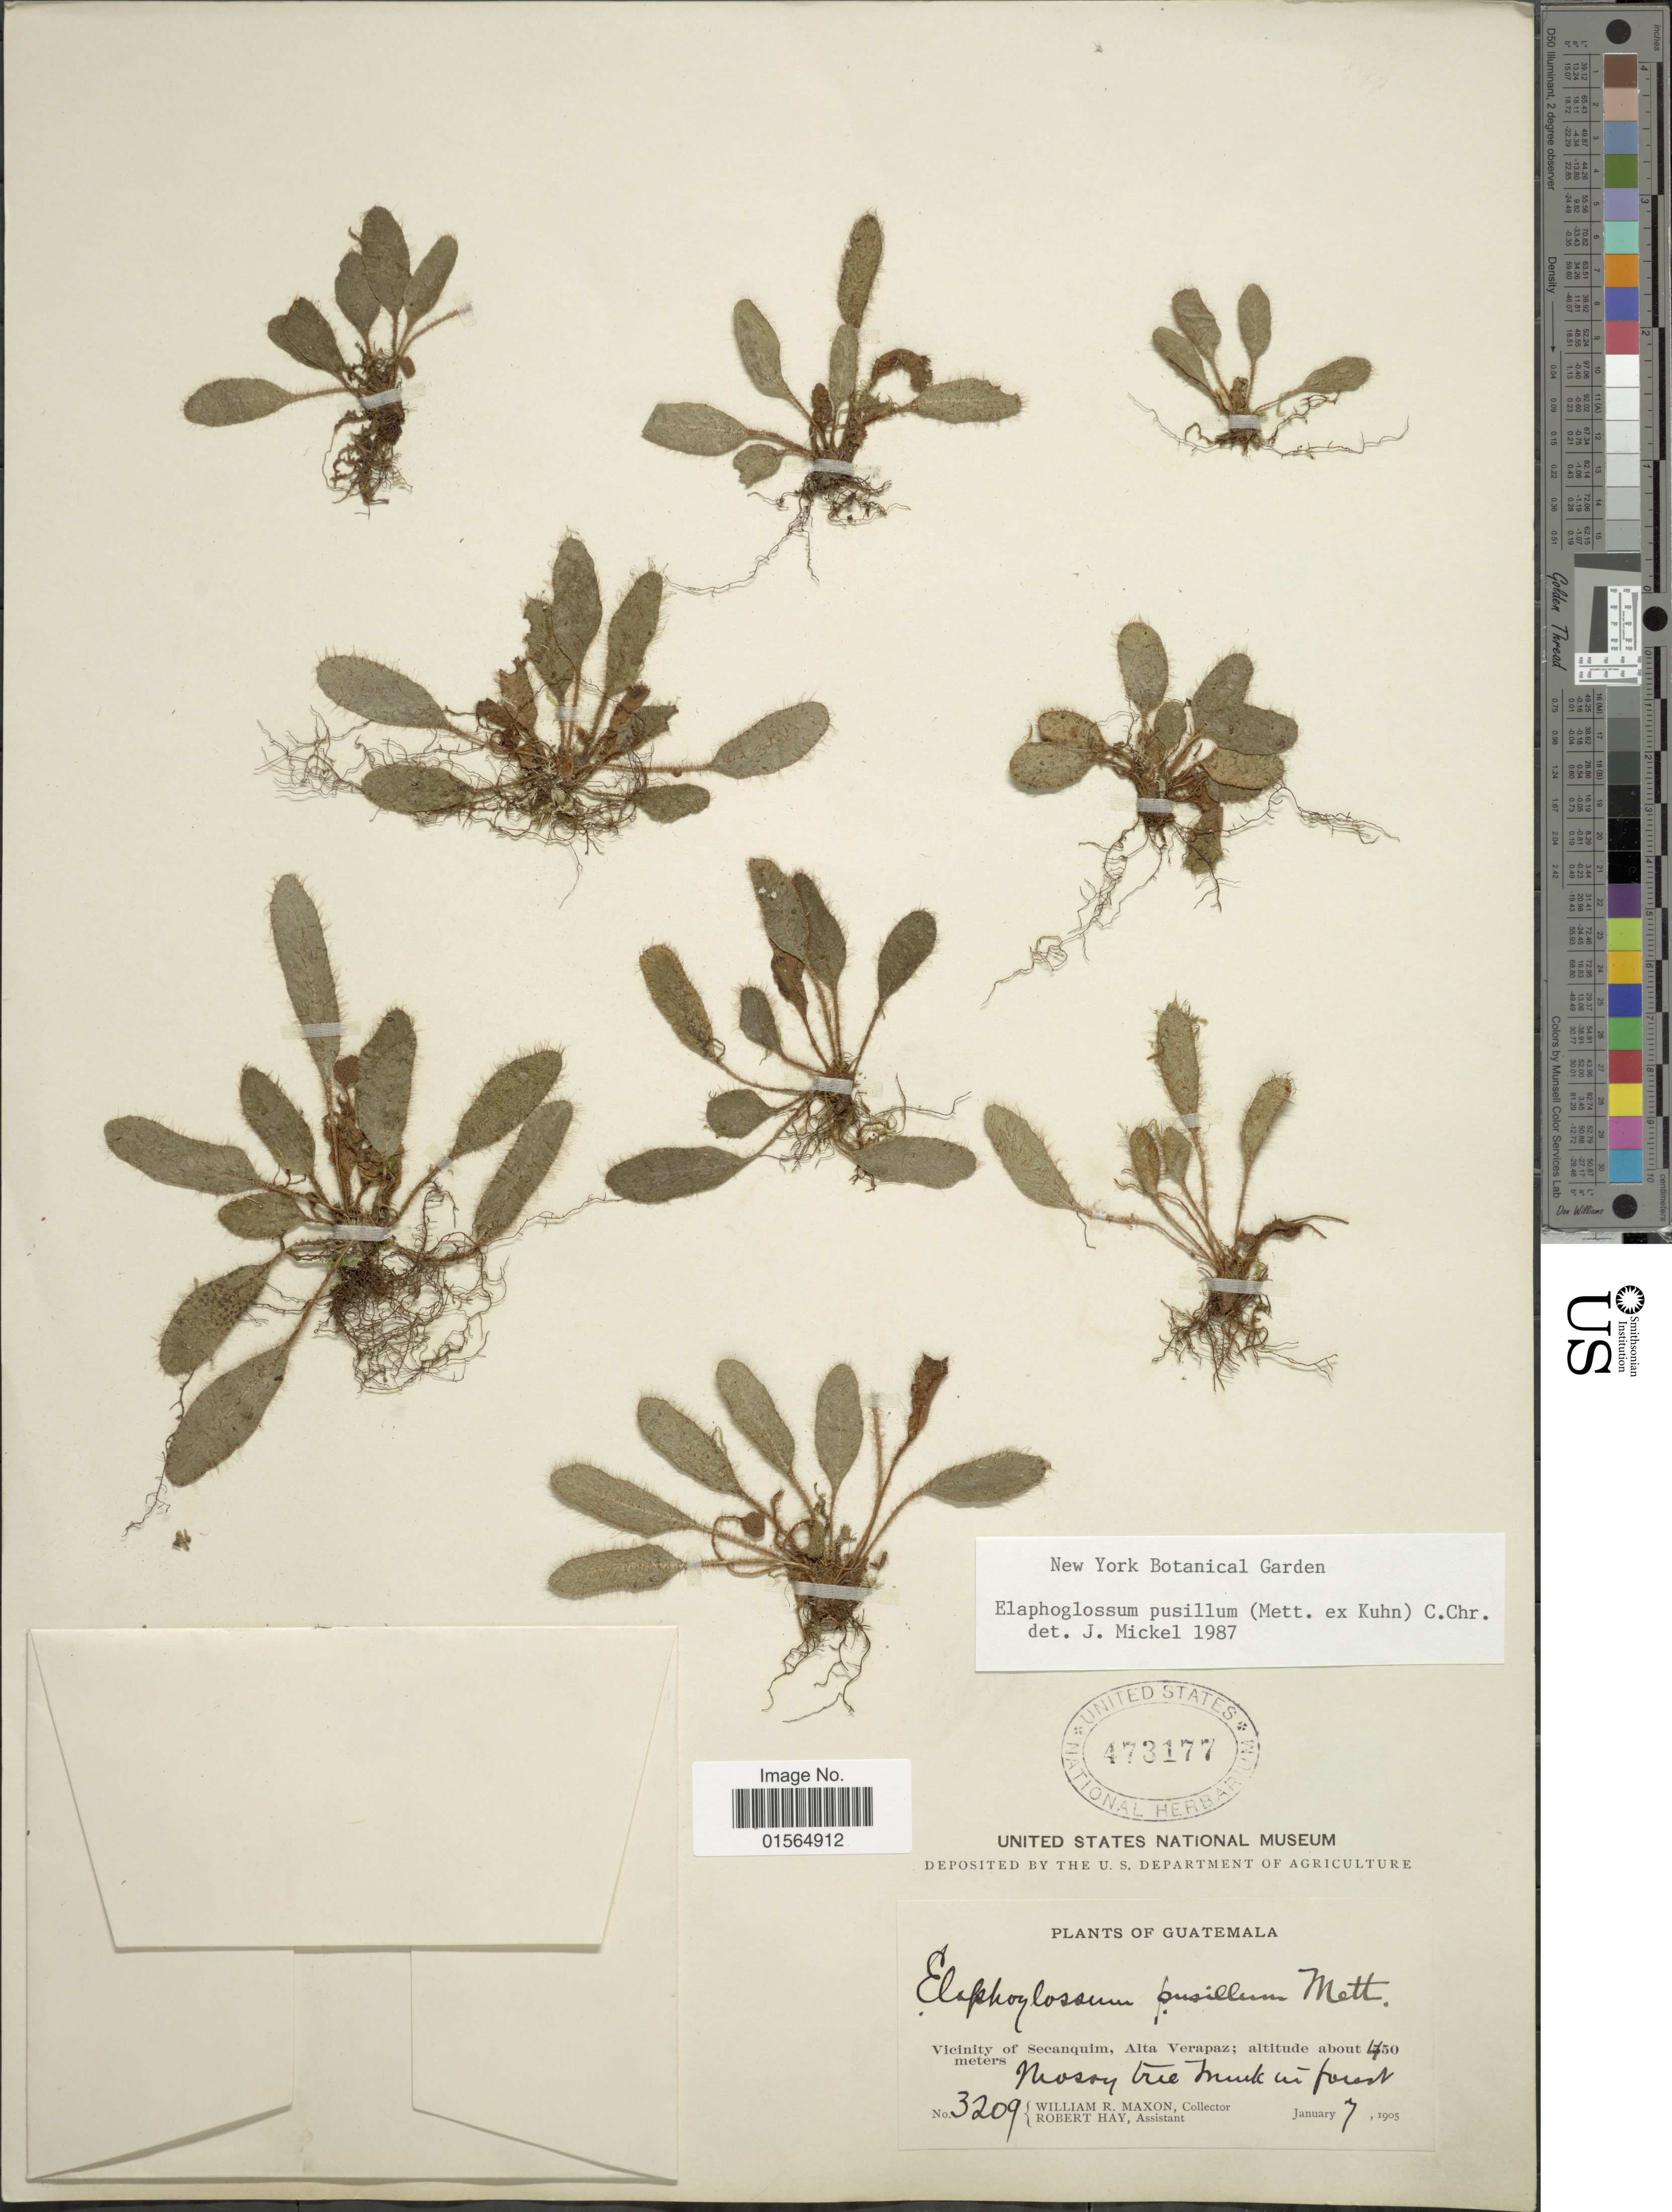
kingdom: Plantae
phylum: Tracheophyta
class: Polypodiopsida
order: Polypodiales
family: Dryopteridaceae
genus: Elaphoglossum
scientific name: Elaphoglossum pusillum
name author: (Mett. ex Kuhn) C. Chr.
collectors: W. R. Maxon & R. H. Hay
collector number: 3209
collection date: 1905-01-07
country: Guatemala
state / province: Alta Verapaz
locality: Vicinity of Secanquim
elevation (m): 450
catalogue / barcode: US 473177